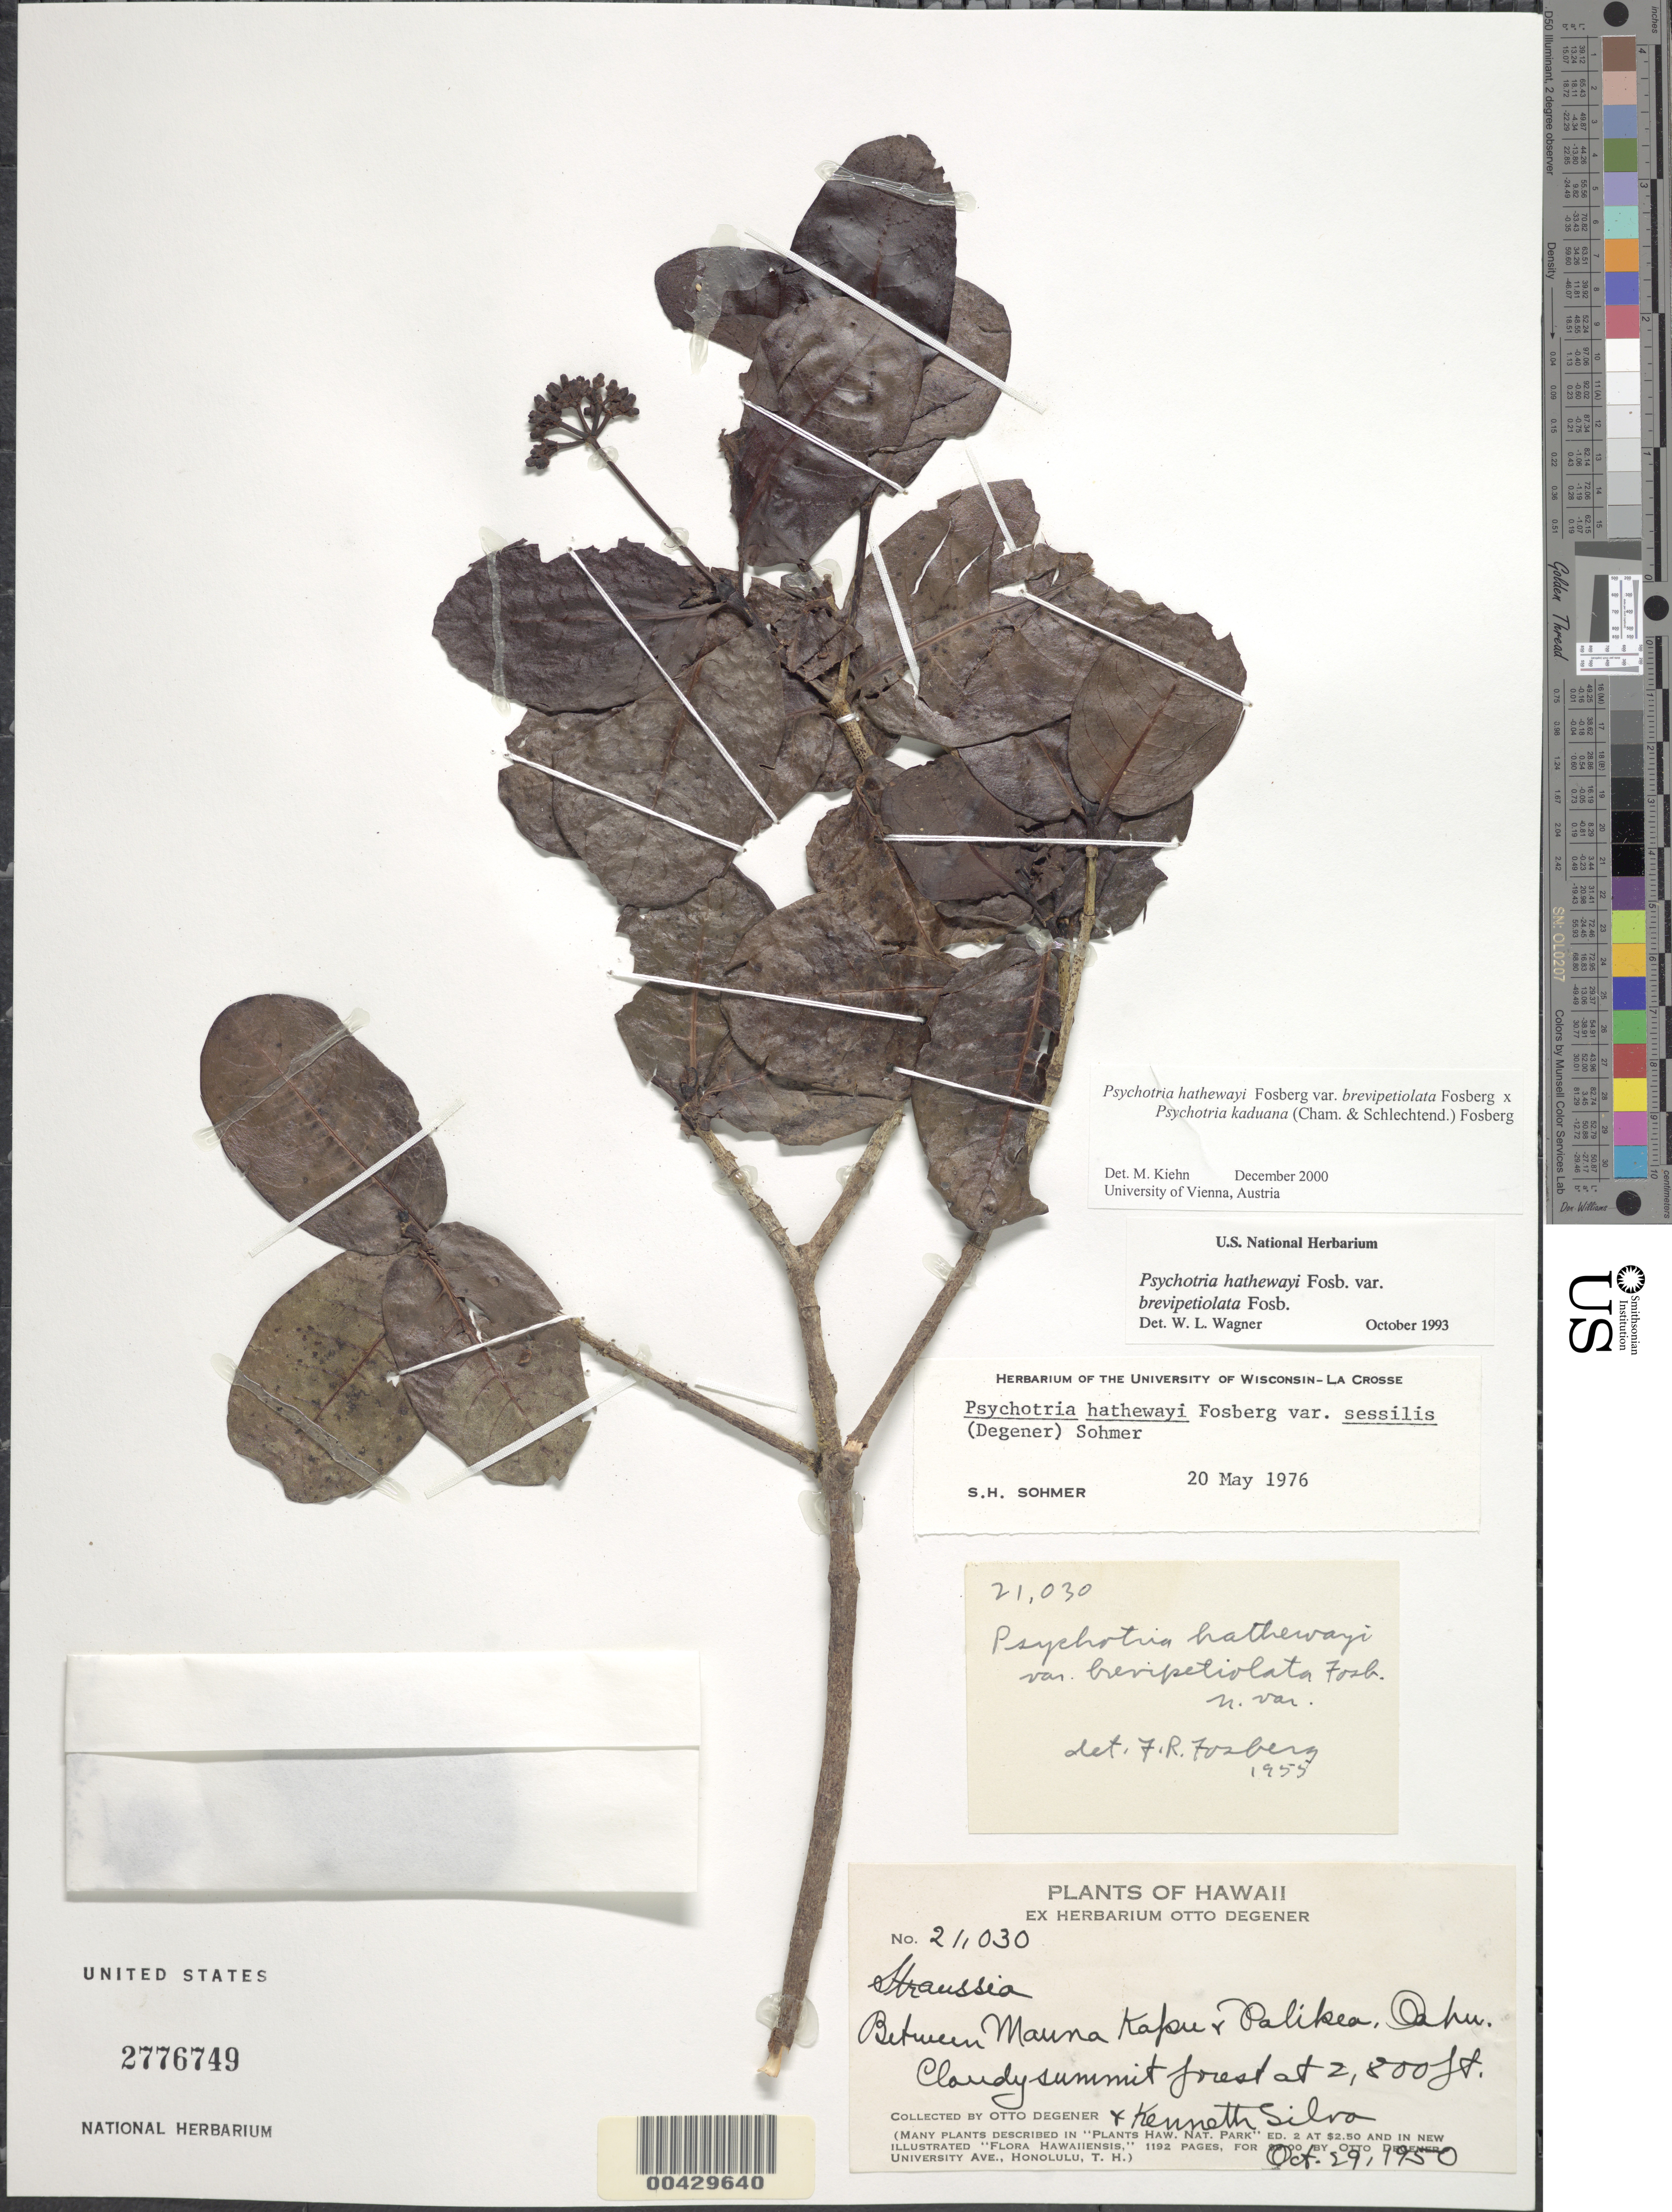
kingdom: Plantae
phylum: Tracheophyta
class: Magnoliopsida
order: Gentianales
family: Rubiaceae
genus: Psychotria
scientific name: Psychotria hathewayi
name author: Fosberg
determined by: Wagner, W. L., (BOT), Smithsonian Institution - National Museum of Natural History (UNITED STATES)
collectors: O. Degener & K. Silva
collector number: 21030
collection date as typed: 29 Oct 1950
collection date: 1950-10-29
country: United States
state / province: Hawaii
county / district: Honolulu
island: Oahu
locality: Between Mauna Kapu and Palikea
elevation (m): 853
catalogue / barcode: US 2776749